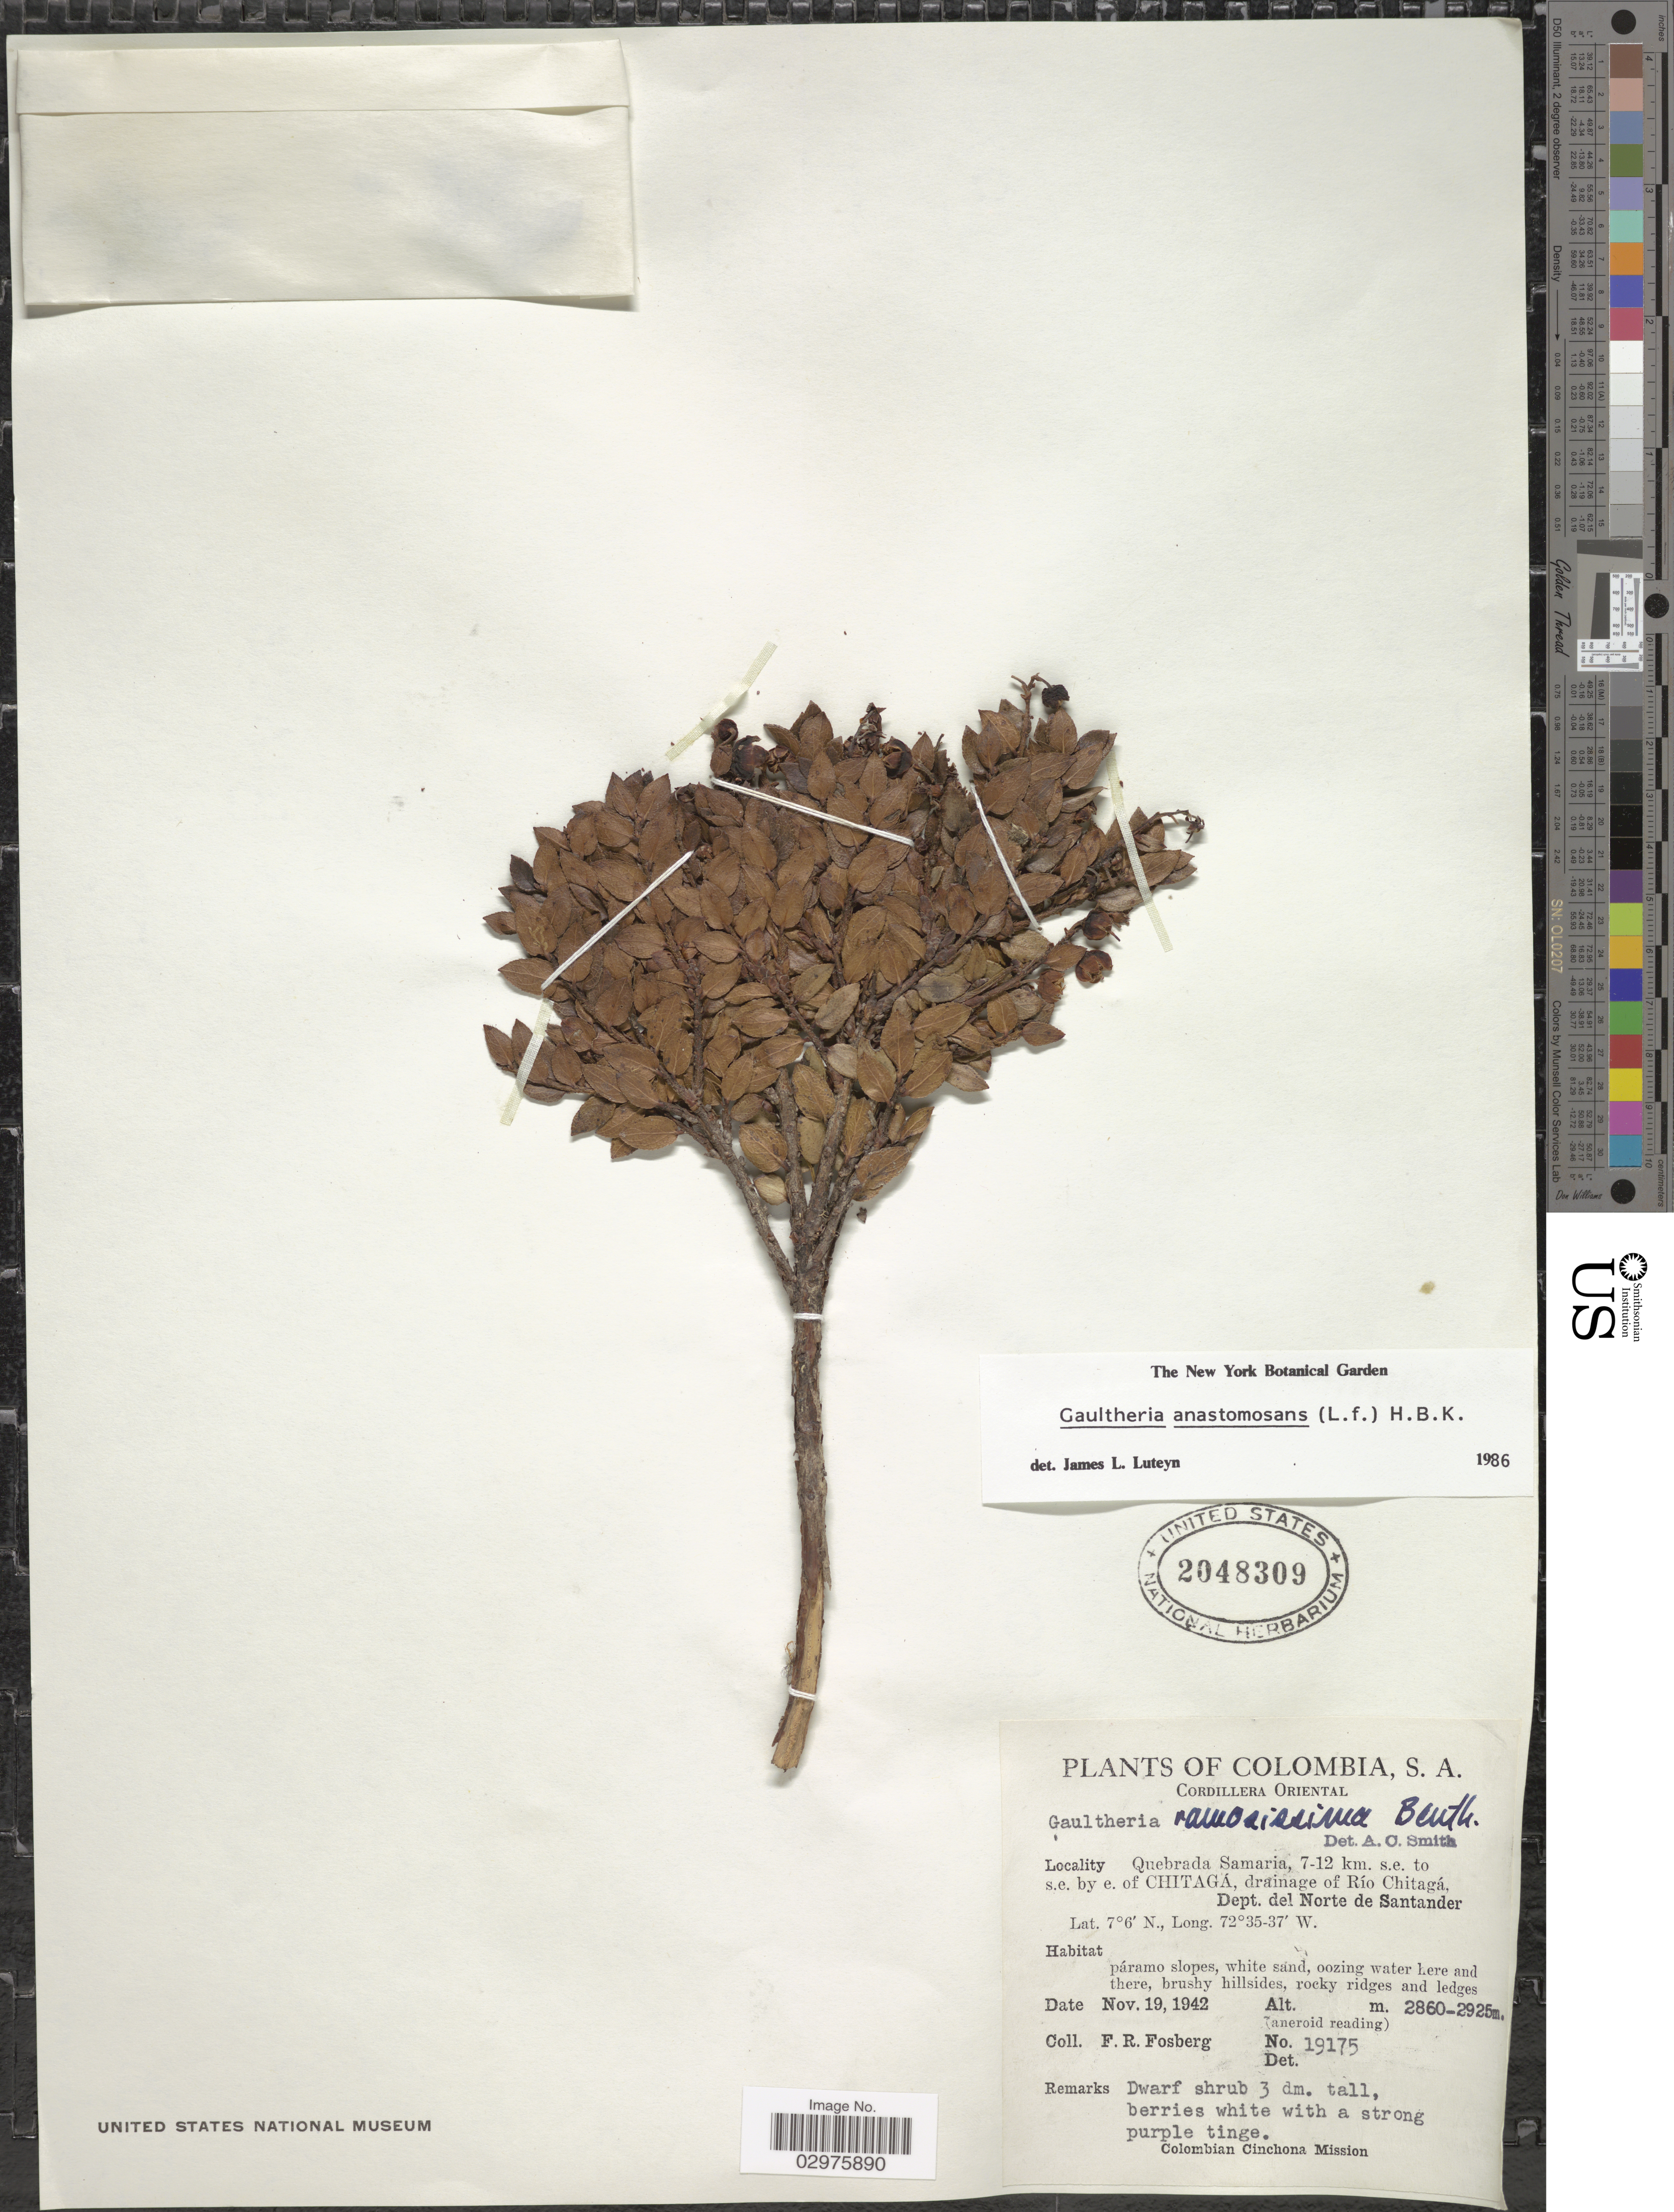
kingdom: Plantae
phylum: Tracheophyta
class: Magnoliopsida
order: Ericales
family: Ericaceae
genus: Gaultheria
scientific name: Gaultheria anastomosans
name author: (L. f.) Kunth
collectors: F. R. Fosberg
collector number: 19175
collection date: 1942-11-19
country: Colombia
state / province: Norte de Santander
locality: Cordillera Oriental. Quebrada Samaria, 7-12 km. s.e. to s.e. by e. of Chitagá, drainage of Río Chitagá, Dept. del Norte de Santander.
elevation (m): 2860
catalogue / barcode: US 2048309